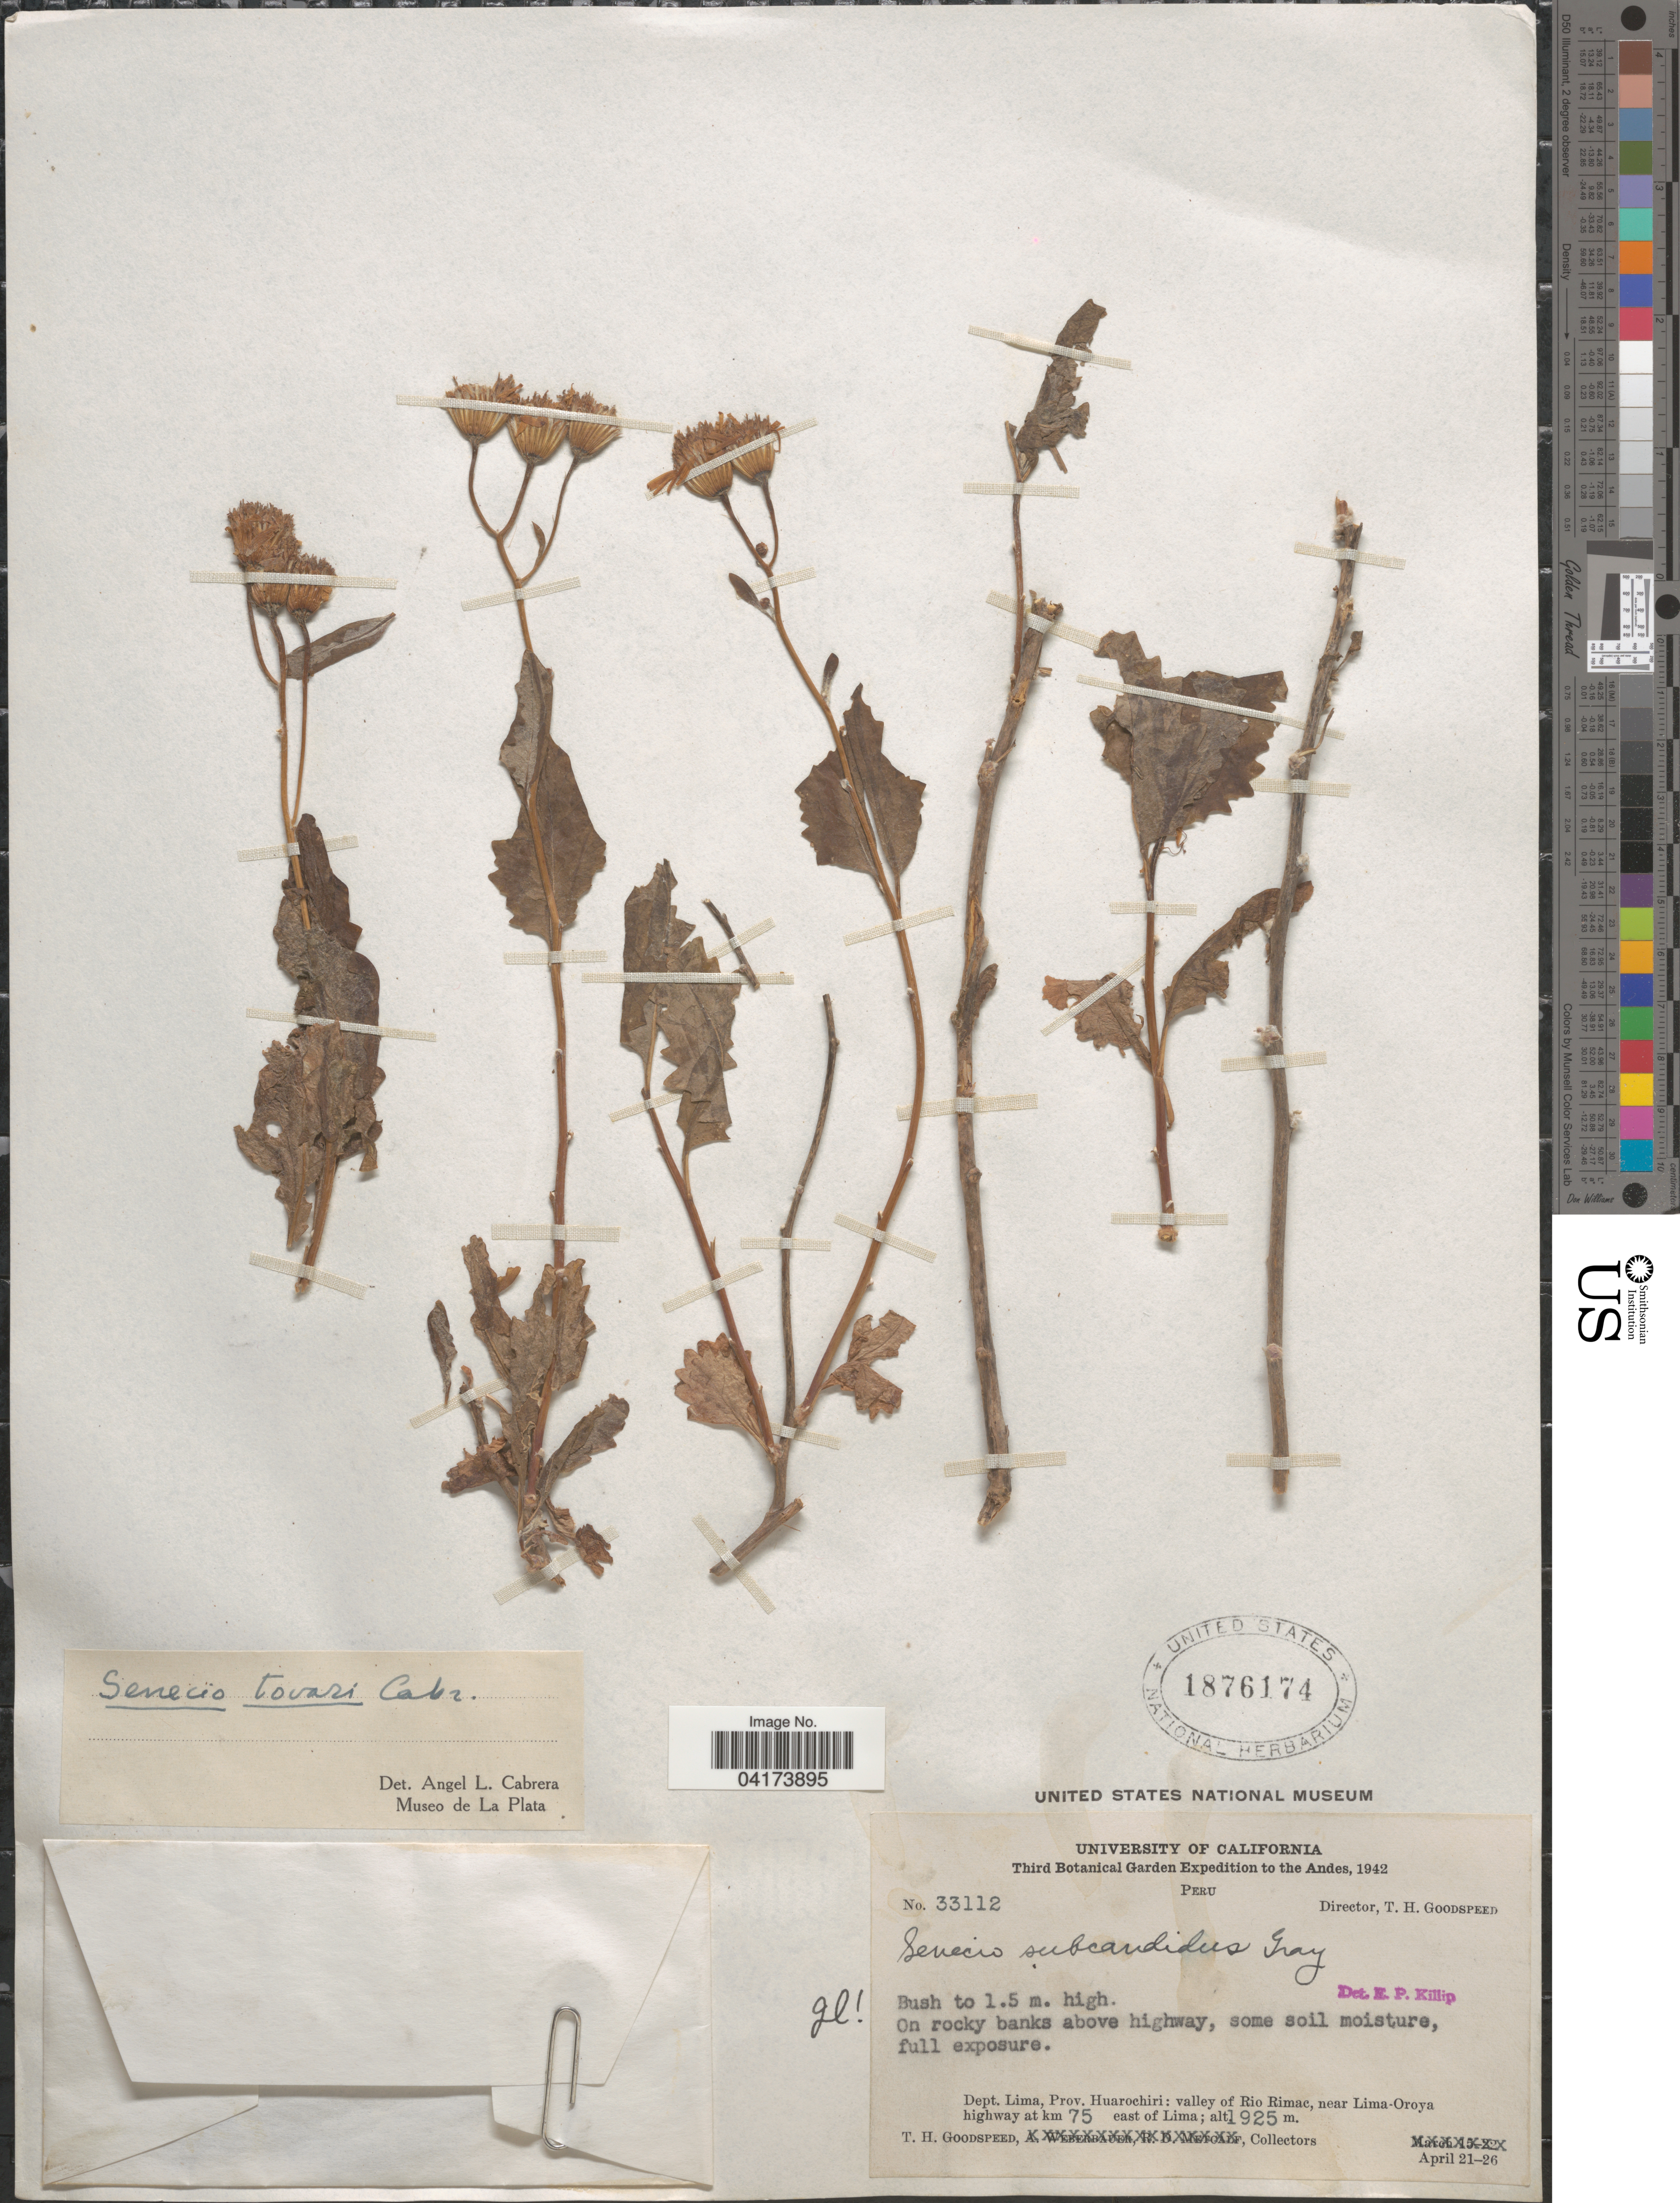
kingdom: Plantae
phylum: Tracheophyta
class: Magnoliopsida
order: Asterales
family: Asteraceae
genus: Senecio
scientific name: Senecio subcandidus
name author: A. Gray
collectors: T. Goodspeed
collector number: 33112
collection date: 1942-04-21/1942-04-26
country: Peru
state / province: Lima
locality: Third Botanical Garden Expedition to the Andes, 1942. Dept. Lima, Prov. Huarochiri: valley of Rio Rimac, near Lima-Oroya highway at km 75 east of Lima.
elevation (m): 1925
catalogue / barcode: US 1876174